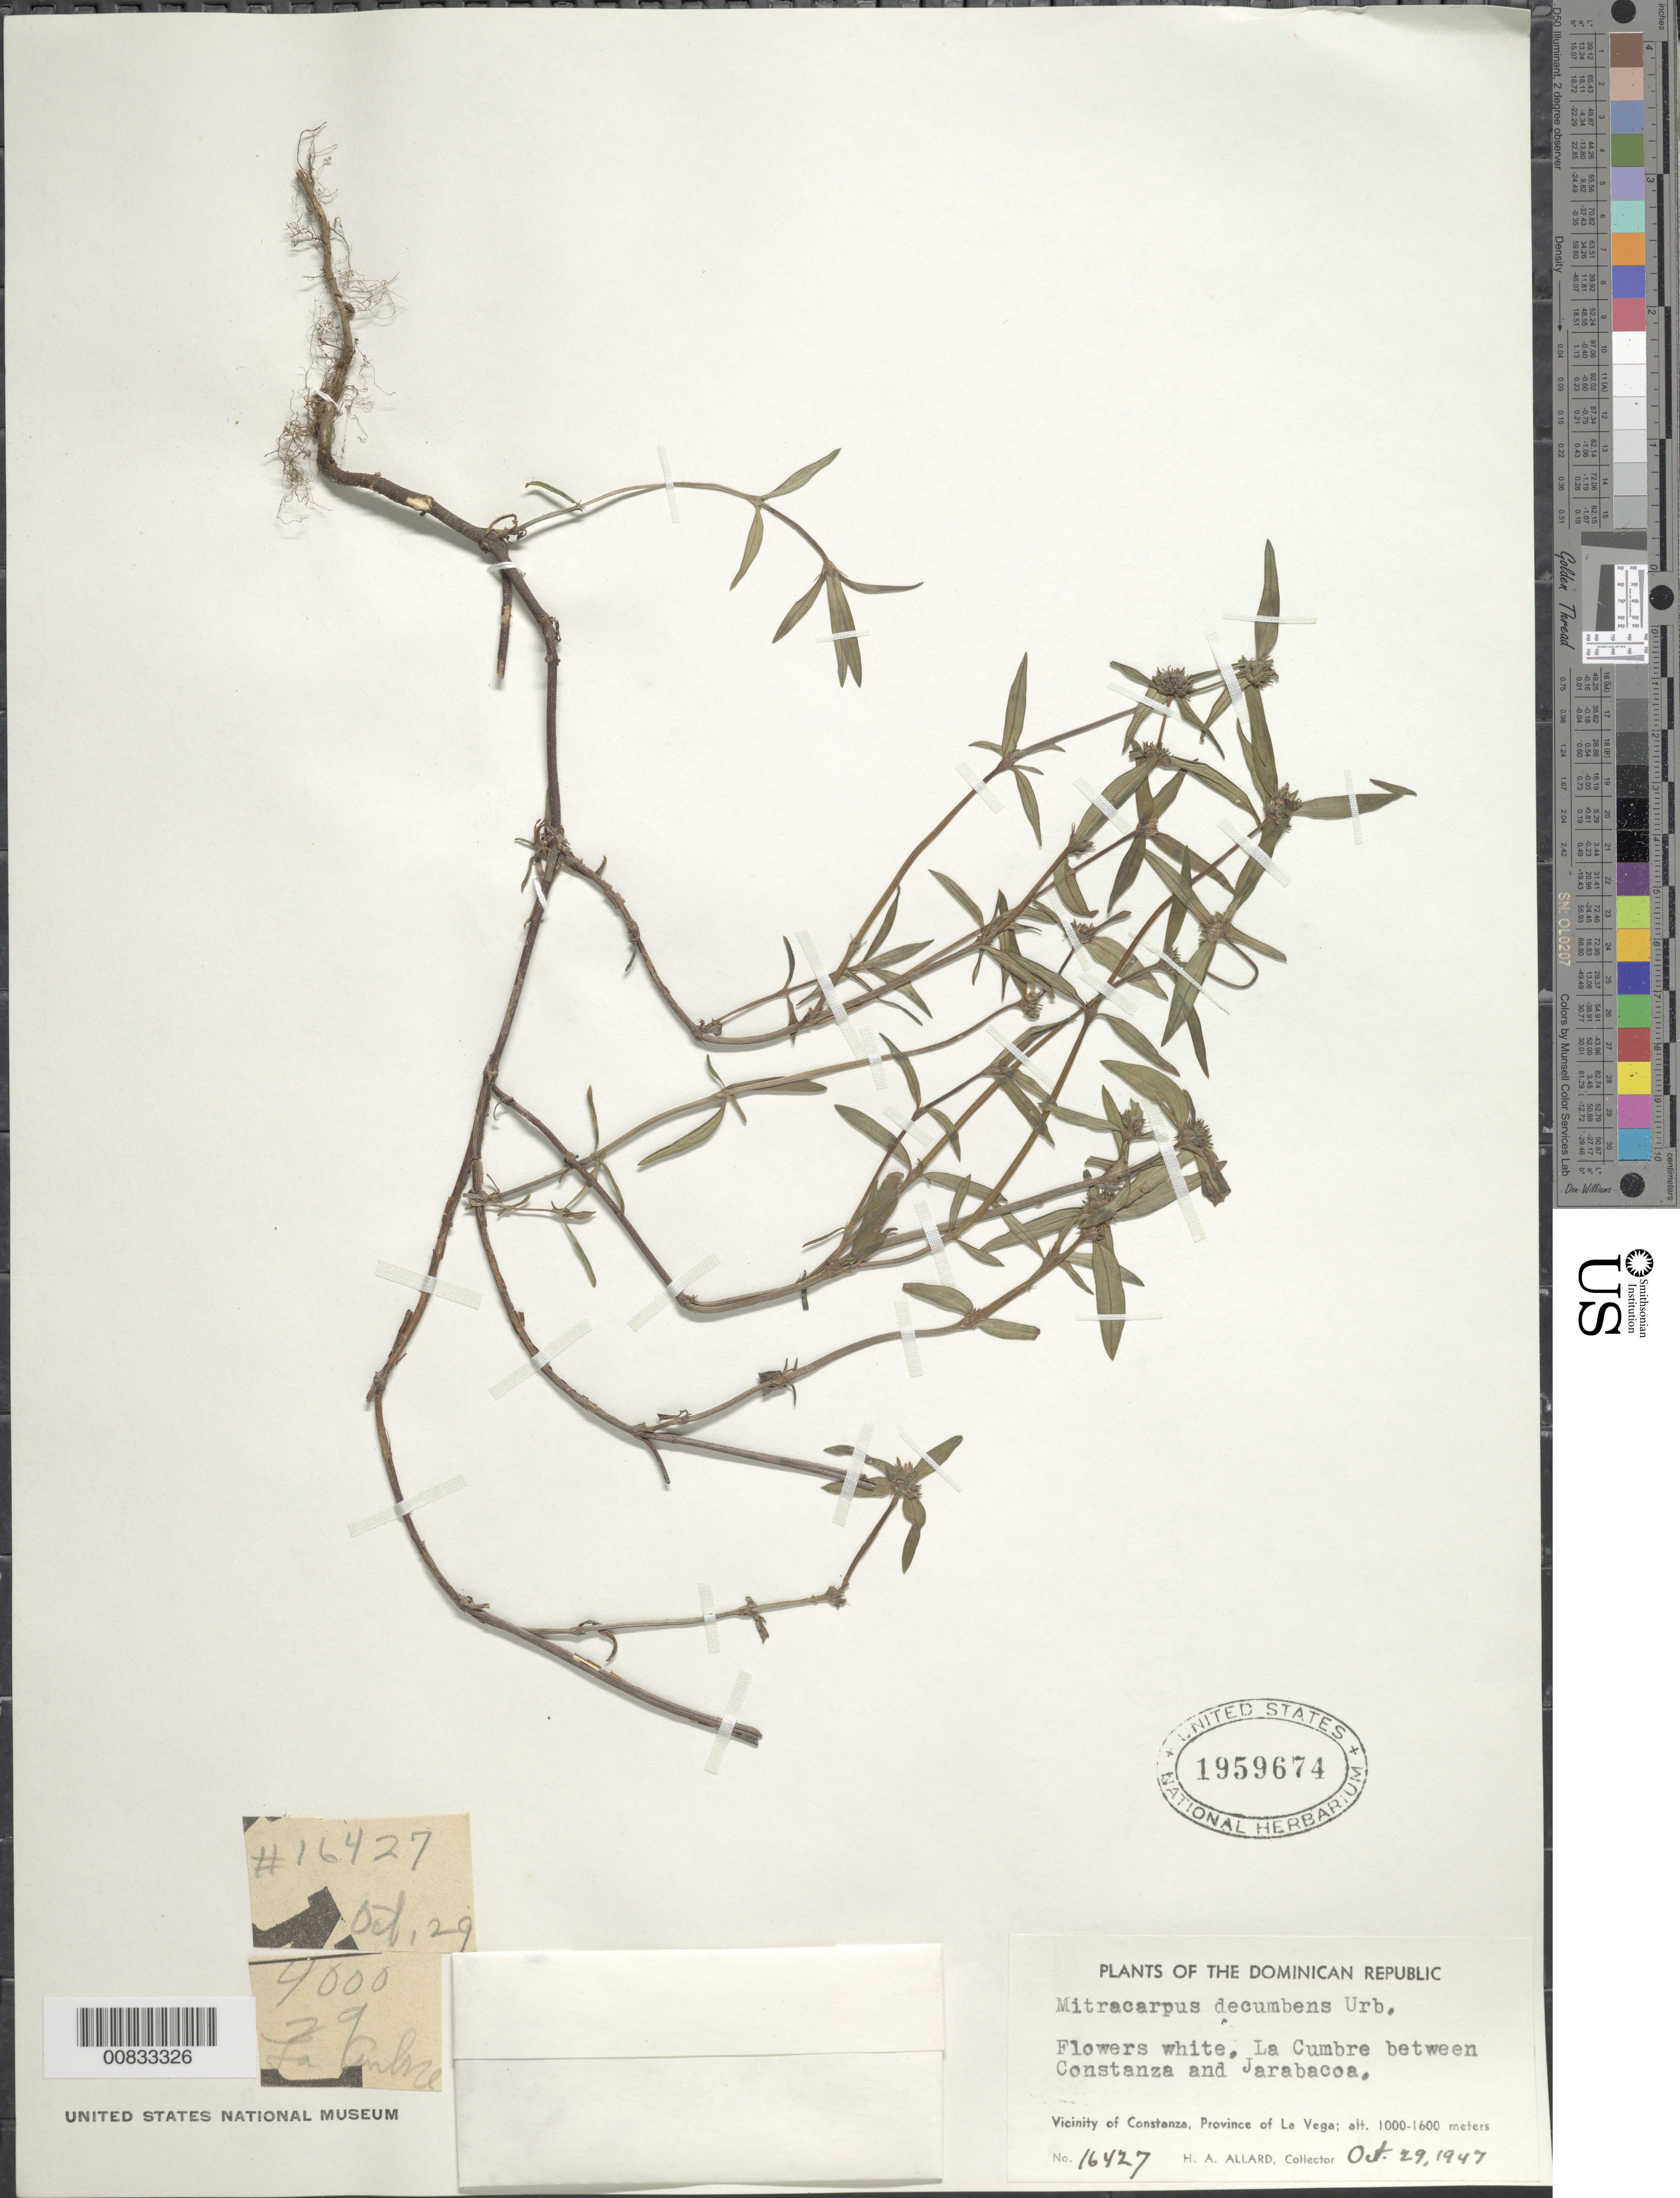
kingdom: Plantae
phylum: Tracheophyta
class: Magnoliopsida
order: Gentianales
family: Rubiaceae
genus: Mitracarpus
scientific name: Mitracarpus decumbens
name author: Urb.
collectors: H. A. Allard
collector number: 16427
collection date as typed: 29 Oct 1947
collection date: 1947-10-29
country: Dominican Republic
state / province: La Vega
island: Hispaniola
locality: Vicinity of Constanza, La Cumbre between Constanza and Jarabacoa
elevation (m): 1000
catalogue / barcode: US 1959674